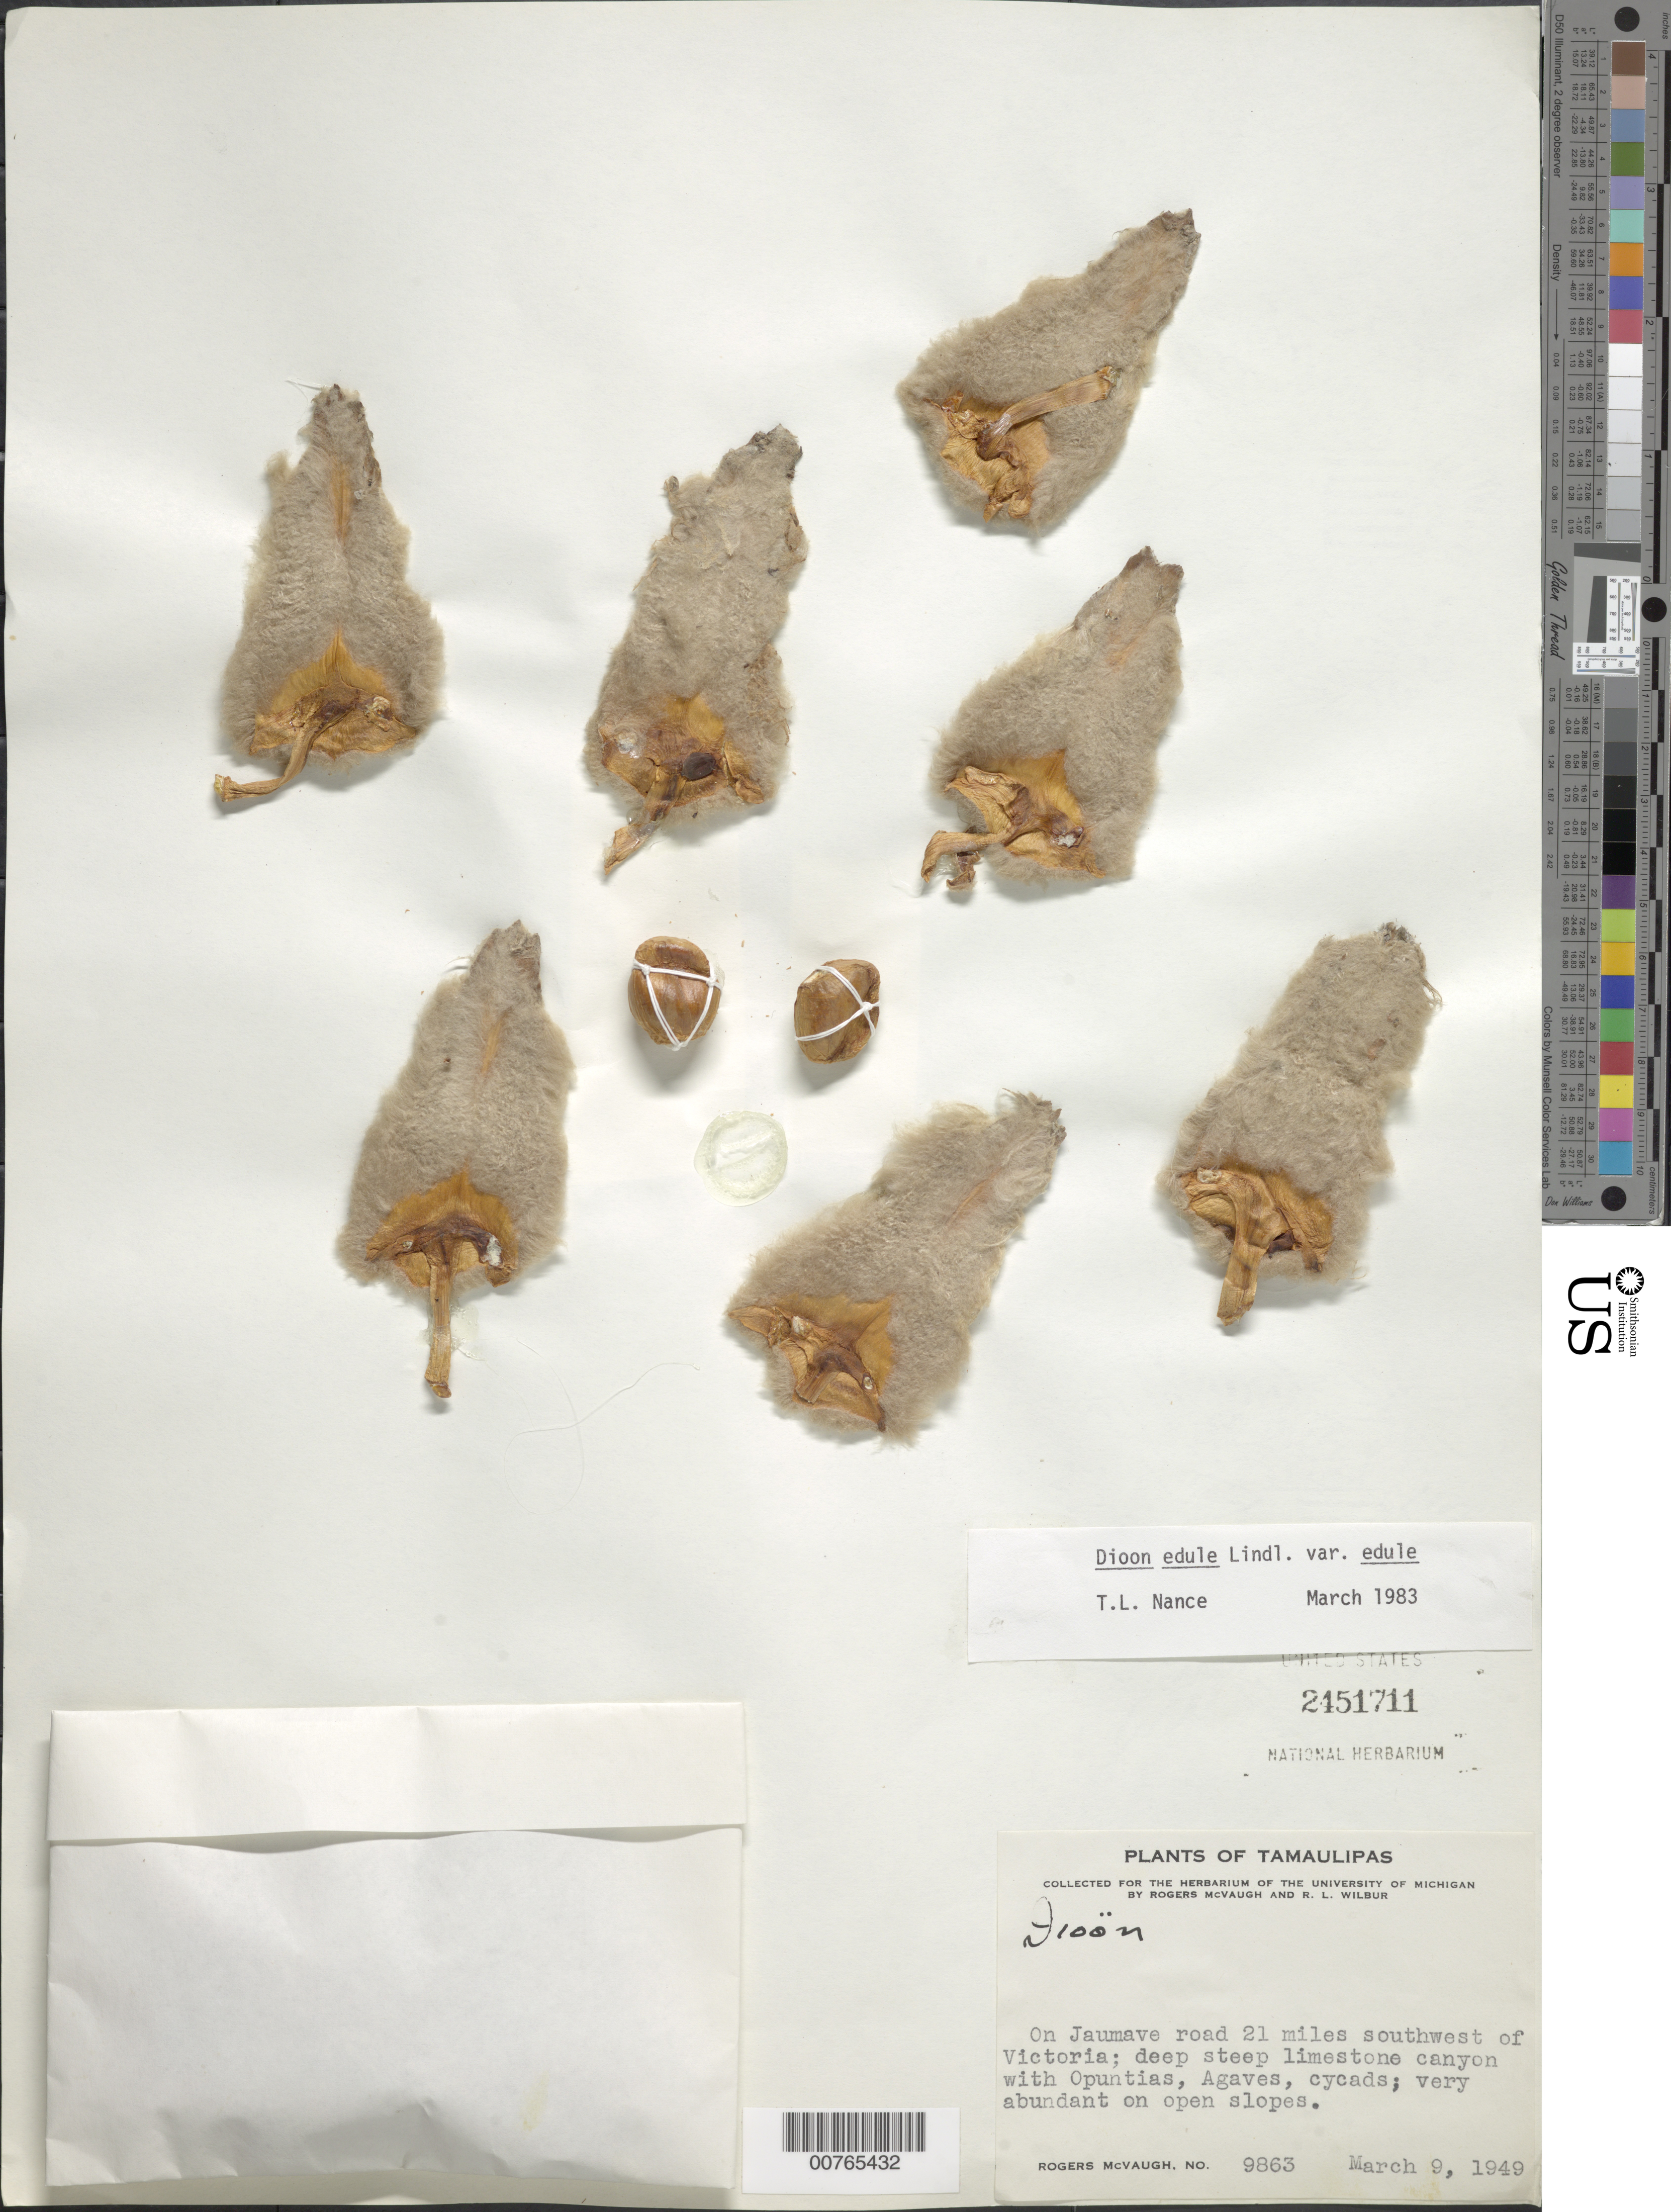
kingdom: Plantae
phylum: Tracheophyta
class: Cycadopsida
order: Cycadales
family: Zamiaceae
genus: Dioon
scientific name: Dioon edule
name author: Lindl.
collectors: R. McVaugh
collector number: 9863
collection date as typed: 09 Mar 1949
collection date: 1949-03-09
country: Mexico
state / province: Tamaulipas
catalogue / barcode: US 2451711